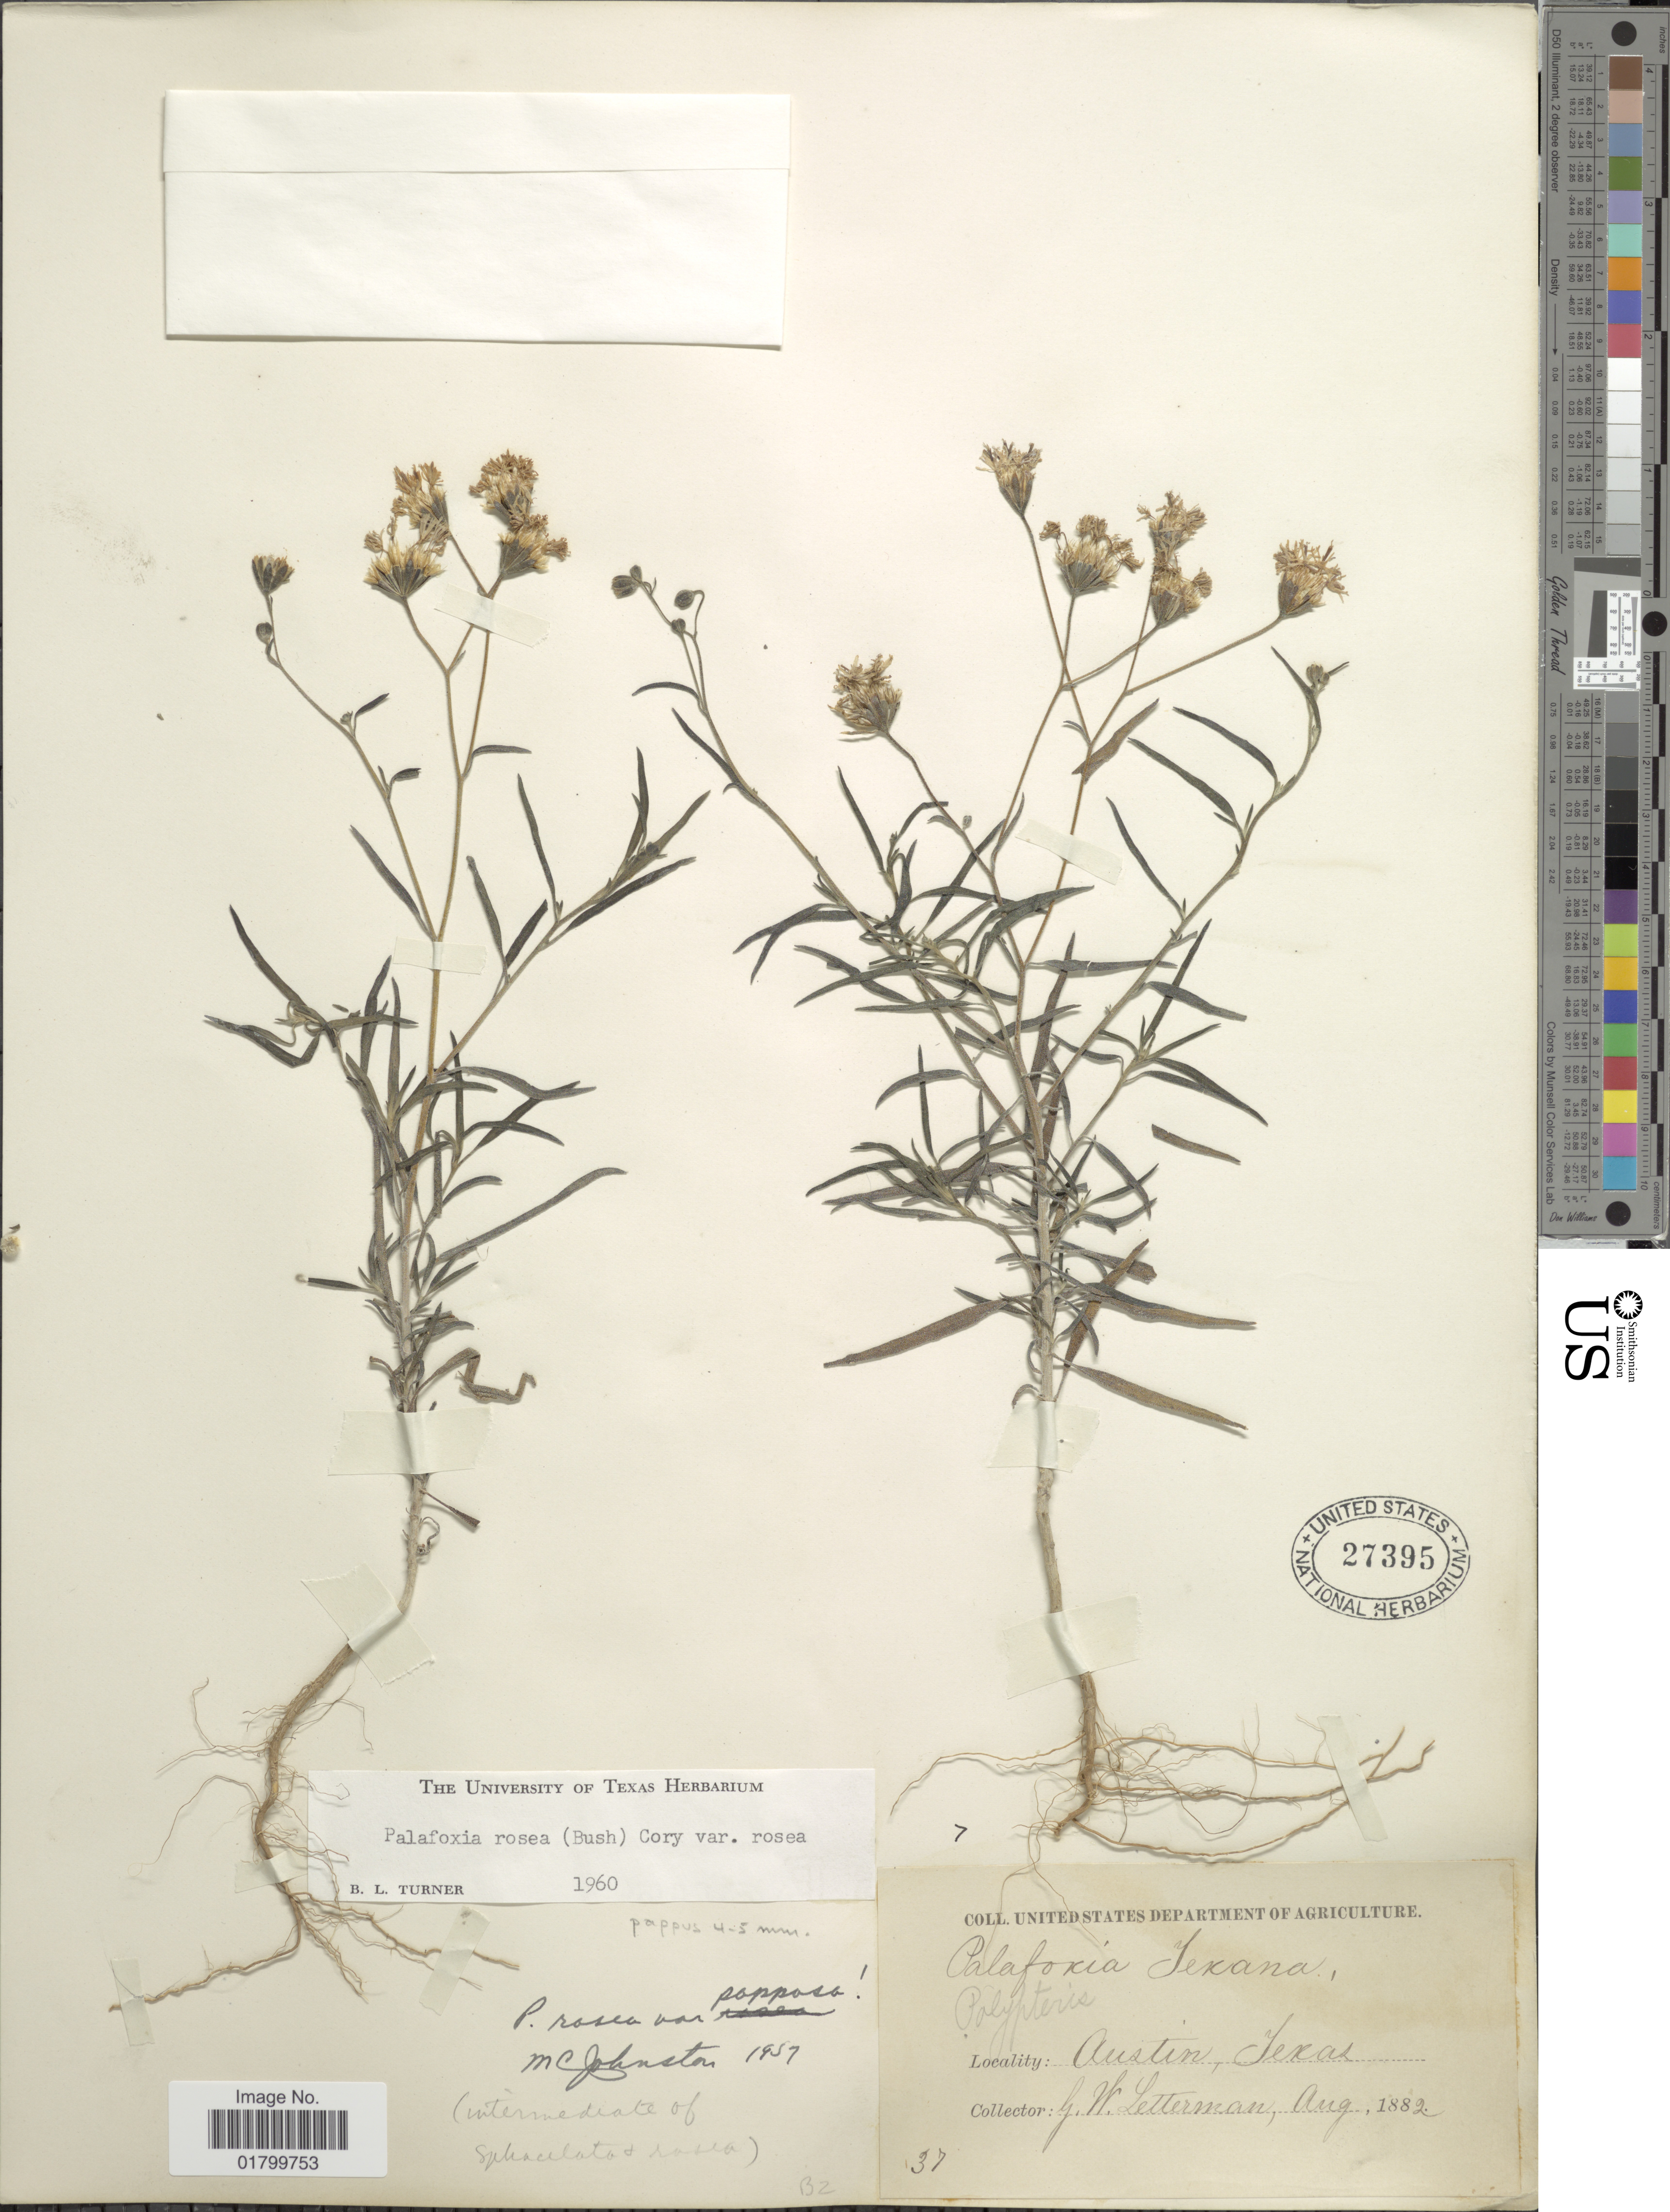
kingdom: Plantae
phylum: Tracheophyta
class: Magnoliopsida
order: Asterales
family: Asteraceae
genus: Palafoxia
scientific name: Palafoxia rosea var. rosea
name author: (Bush) Cory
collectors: G. W. Letterman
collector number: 37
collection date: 1882-08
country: United States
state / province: Texas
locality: Austin, Texas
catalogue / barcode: US 27395